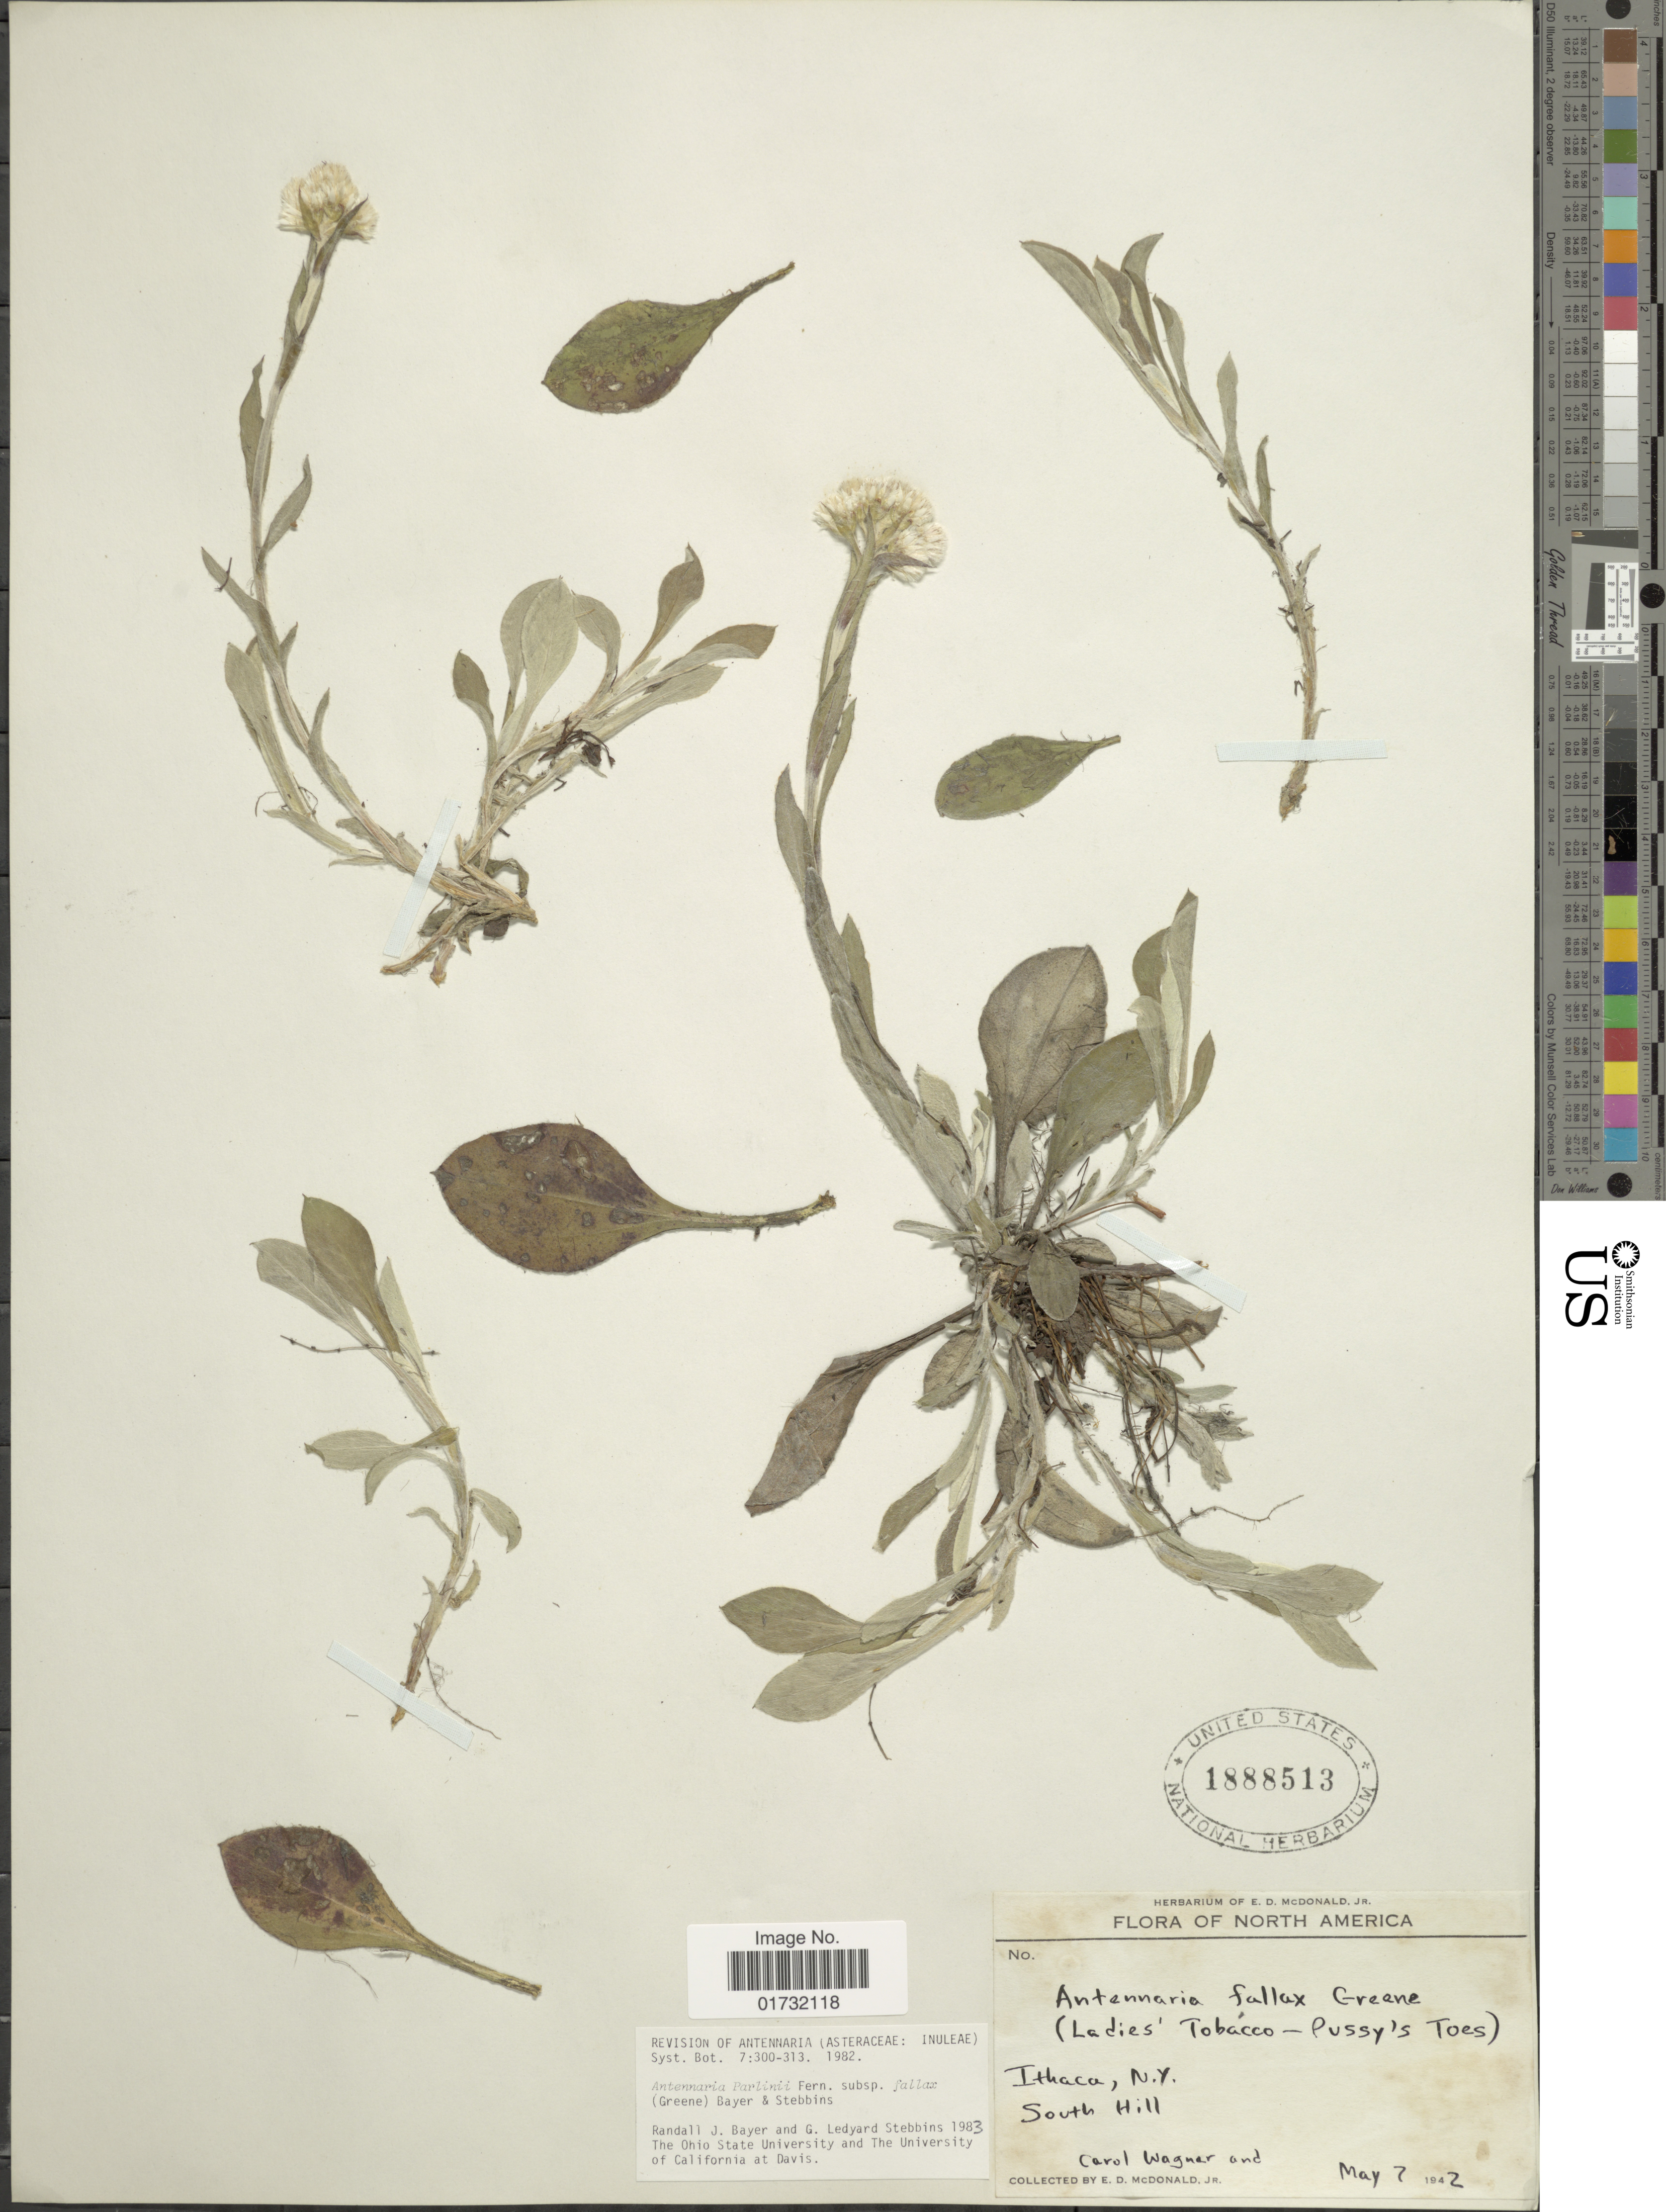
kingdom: Plantae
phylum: Tracheophyta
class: Magnoliopsida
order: Asterales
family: Asteraceae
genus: Antennaria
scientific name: Antennaria parlinii subsp. fallax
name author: (Greene) R.J. Bayer & Stebbins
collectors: C. Wagner & E. D. McDonald Jr.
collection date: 1942-05-07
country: United States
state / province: New York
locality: Ithaca. South Hill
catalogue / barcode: US 1888513